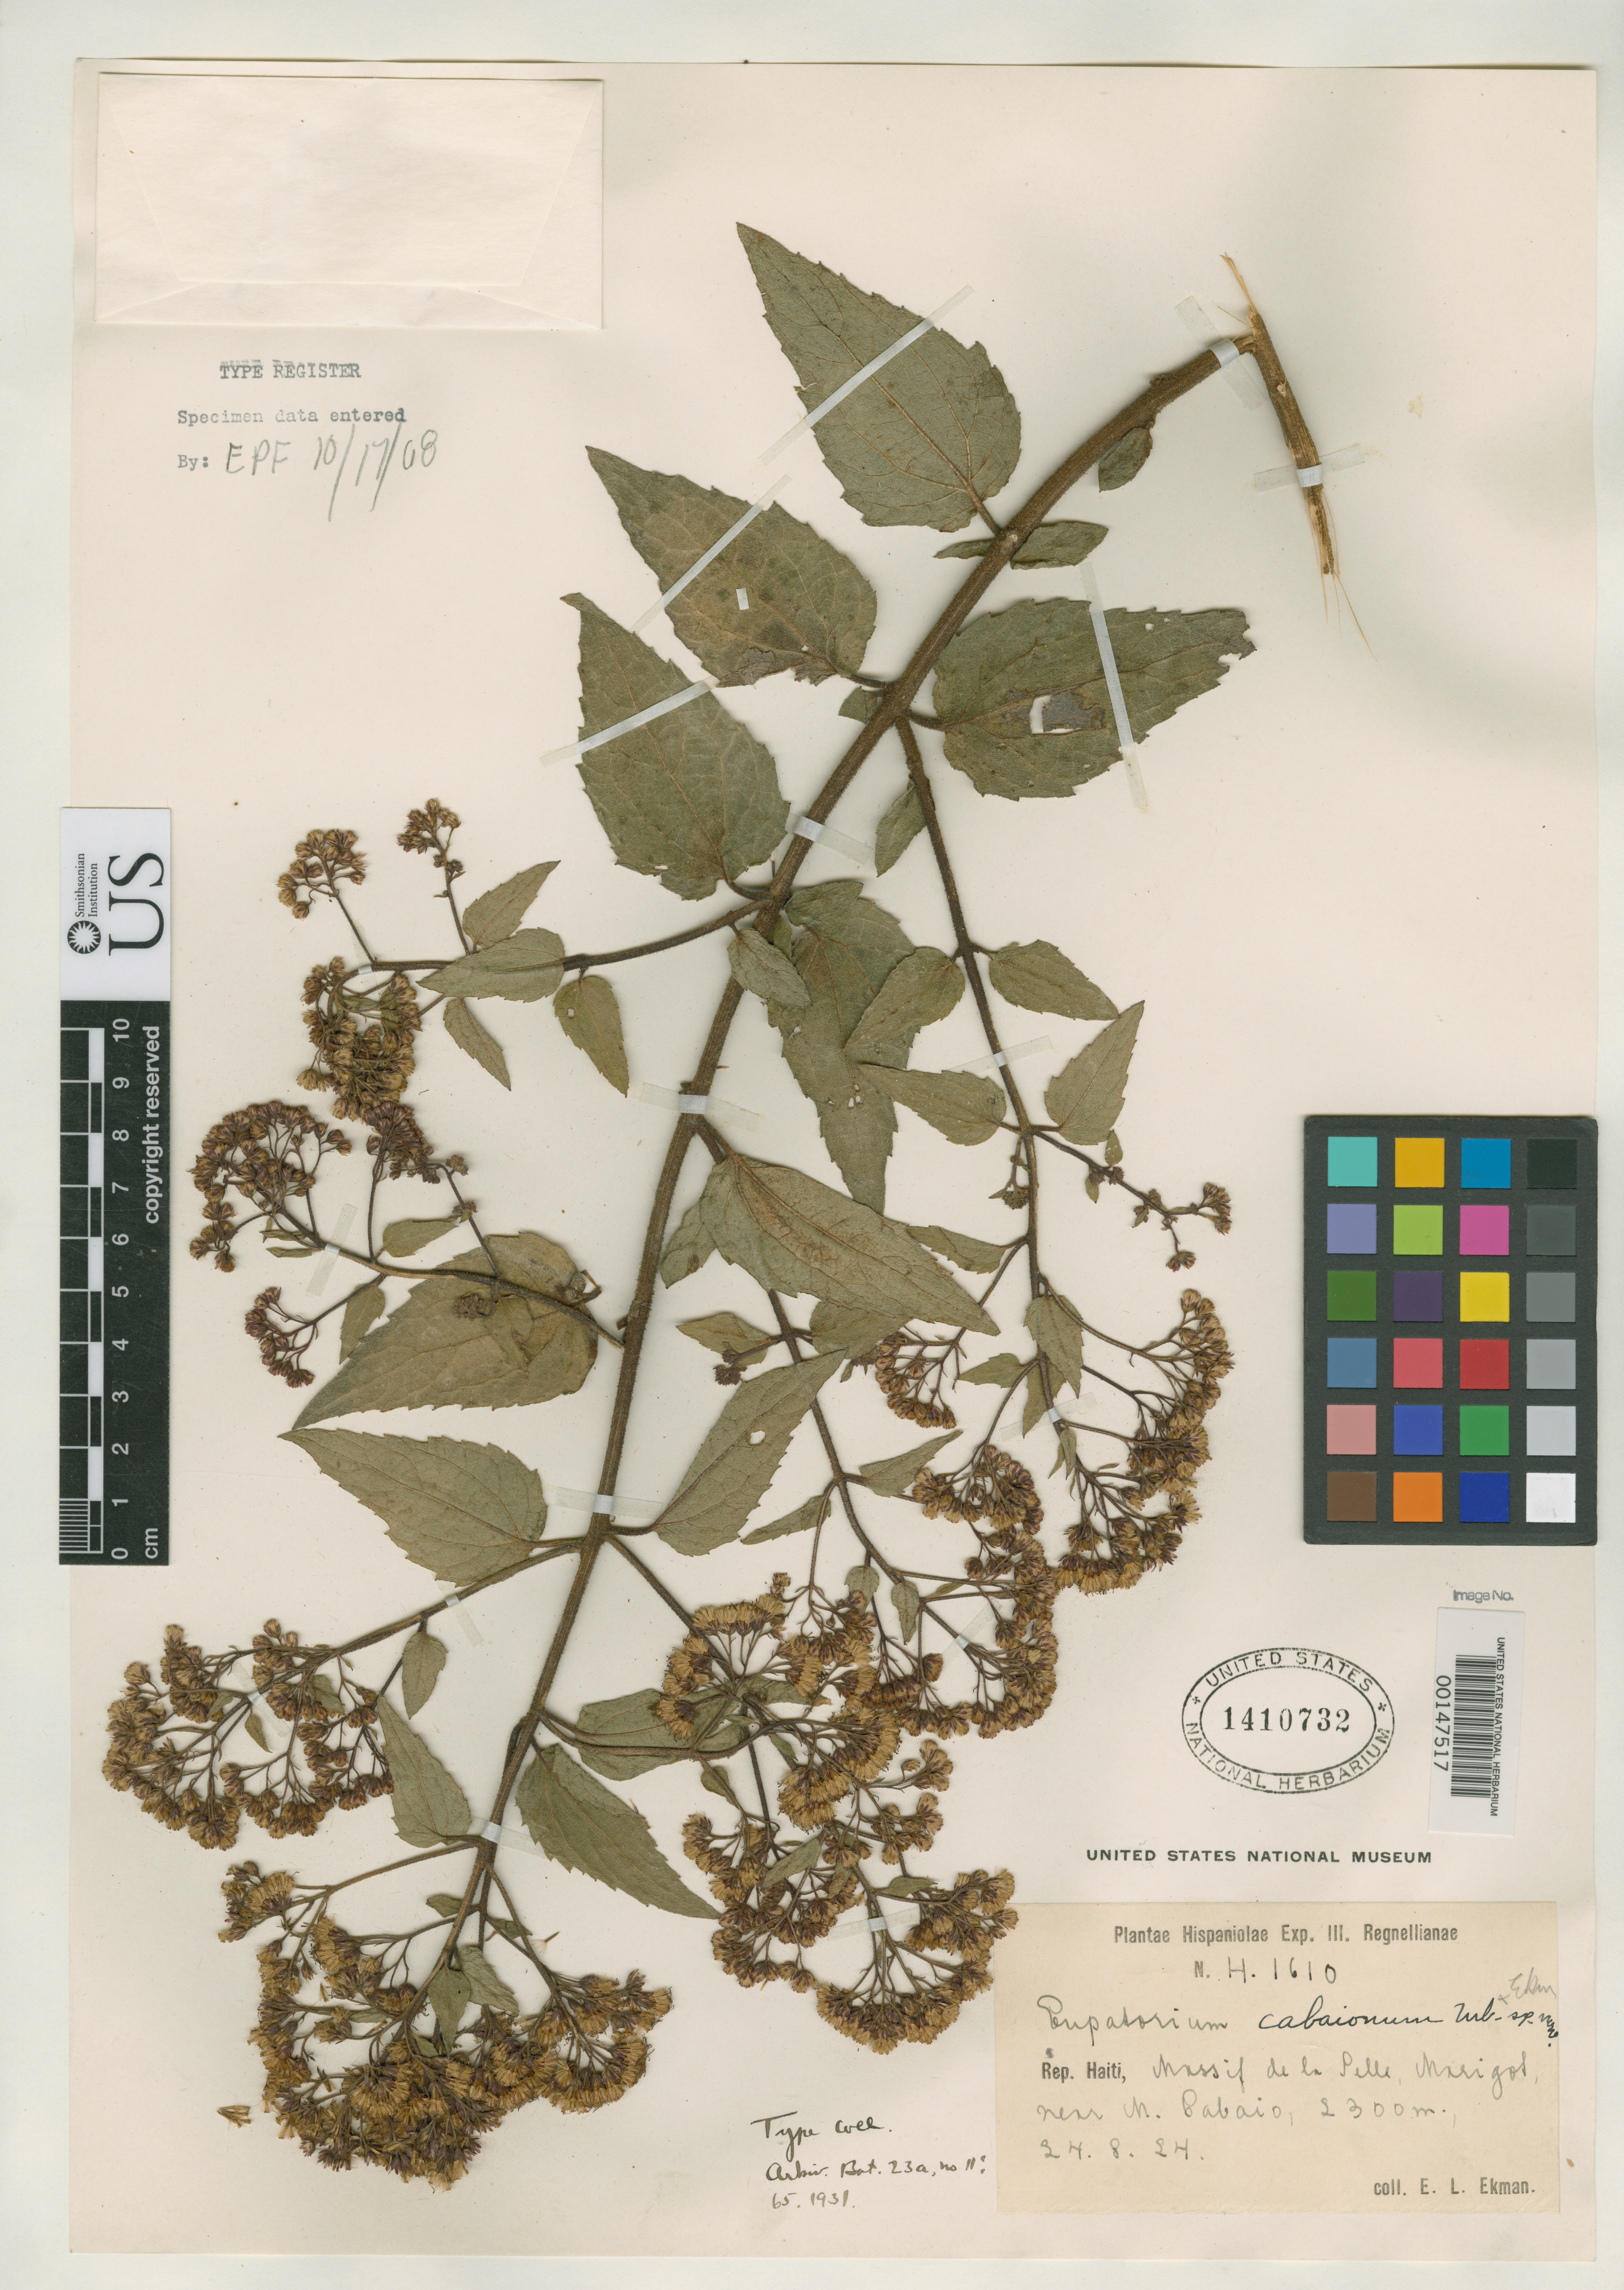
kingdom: Plantae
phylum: Tracheophyta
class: Magnoliopsida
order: Asterales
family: Asteraceae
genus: Eupatorium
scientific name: Eupatorium cabaionum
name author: Urb. & Ekman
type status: Isotype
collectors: E. L. Ekman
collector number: H 1610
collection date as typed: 24 Aug 1924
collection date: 1924-08-24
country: Haiti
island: Hispaniola Island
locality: Massif de La Selle, Morne Cabaio.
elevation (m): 2200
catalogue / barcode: US 1410732